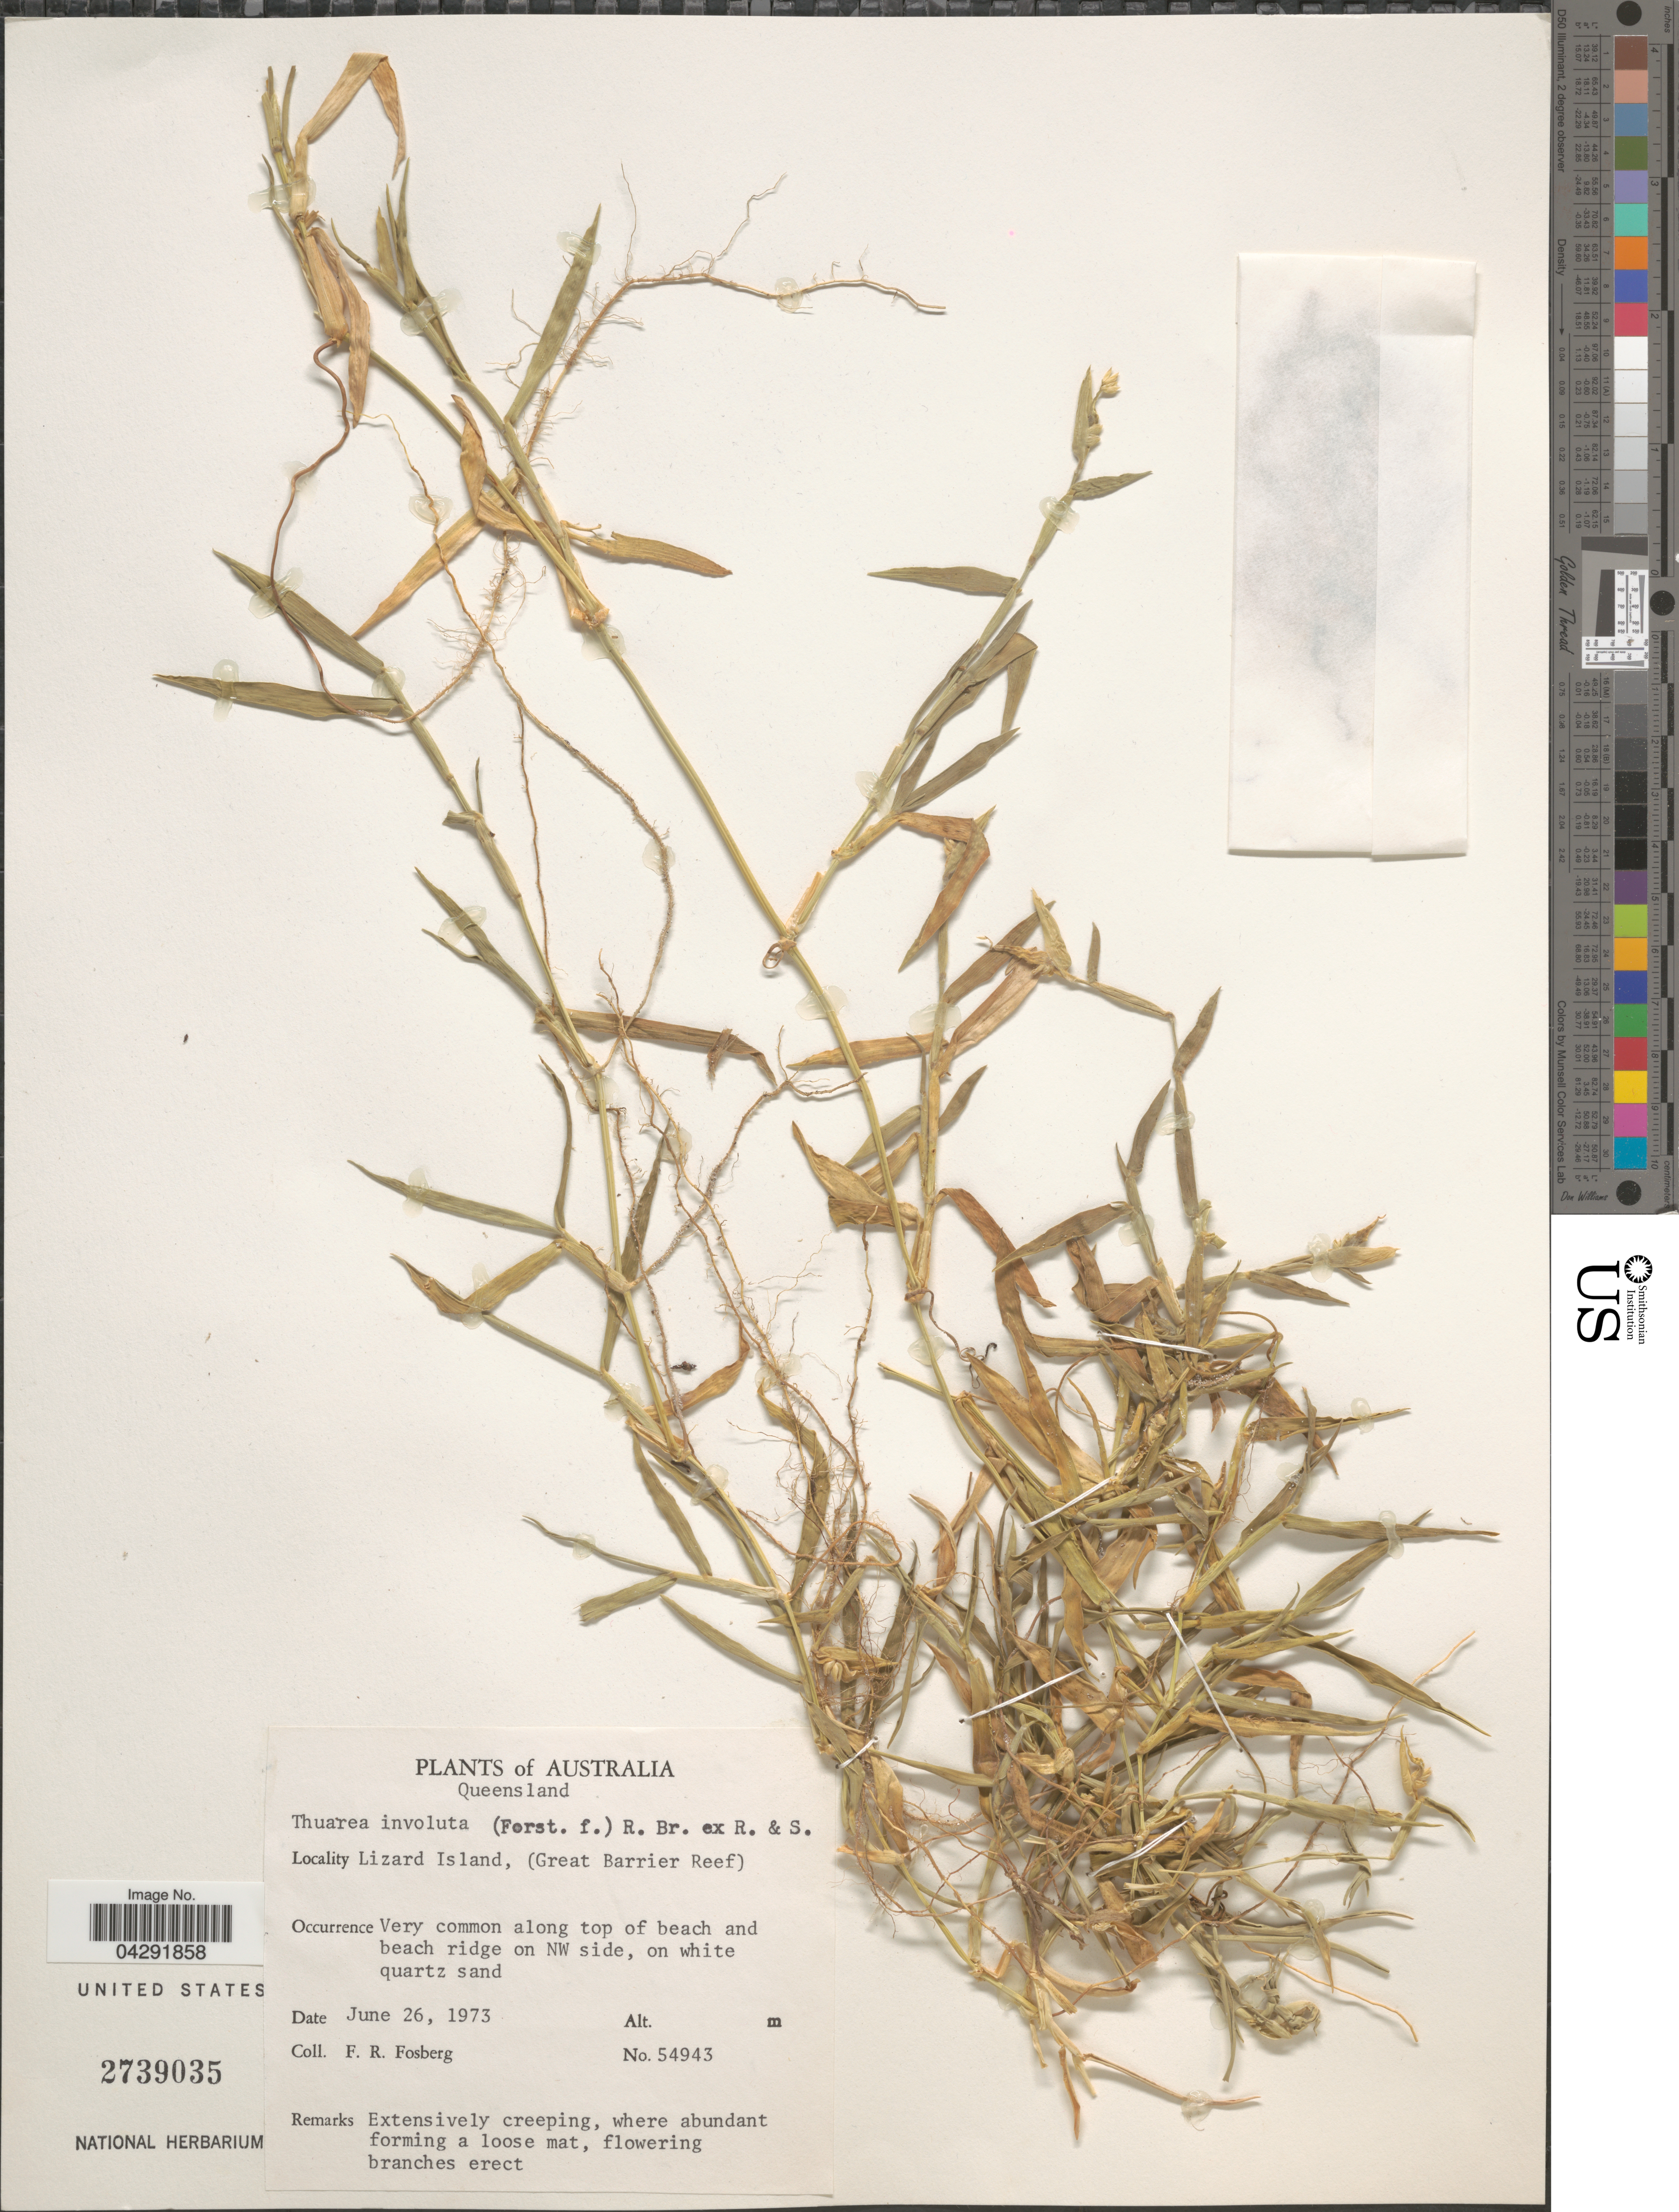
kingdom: Plantae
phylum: Tracheophyta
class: Liliopsida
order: Poales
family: Poaceae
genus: Thuarea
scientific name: Thuarea involuta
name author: (G. Forst.) R. Br. ex Sm.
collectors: F. R. Fosberg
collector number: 54943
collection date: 1973-06-26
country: Australia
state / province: Queensland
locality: Lizard Island, (Great Barrier Reef). Very common along top of beach and beach ridge on NW side, on white quartz sand.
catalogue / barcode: US 2739035